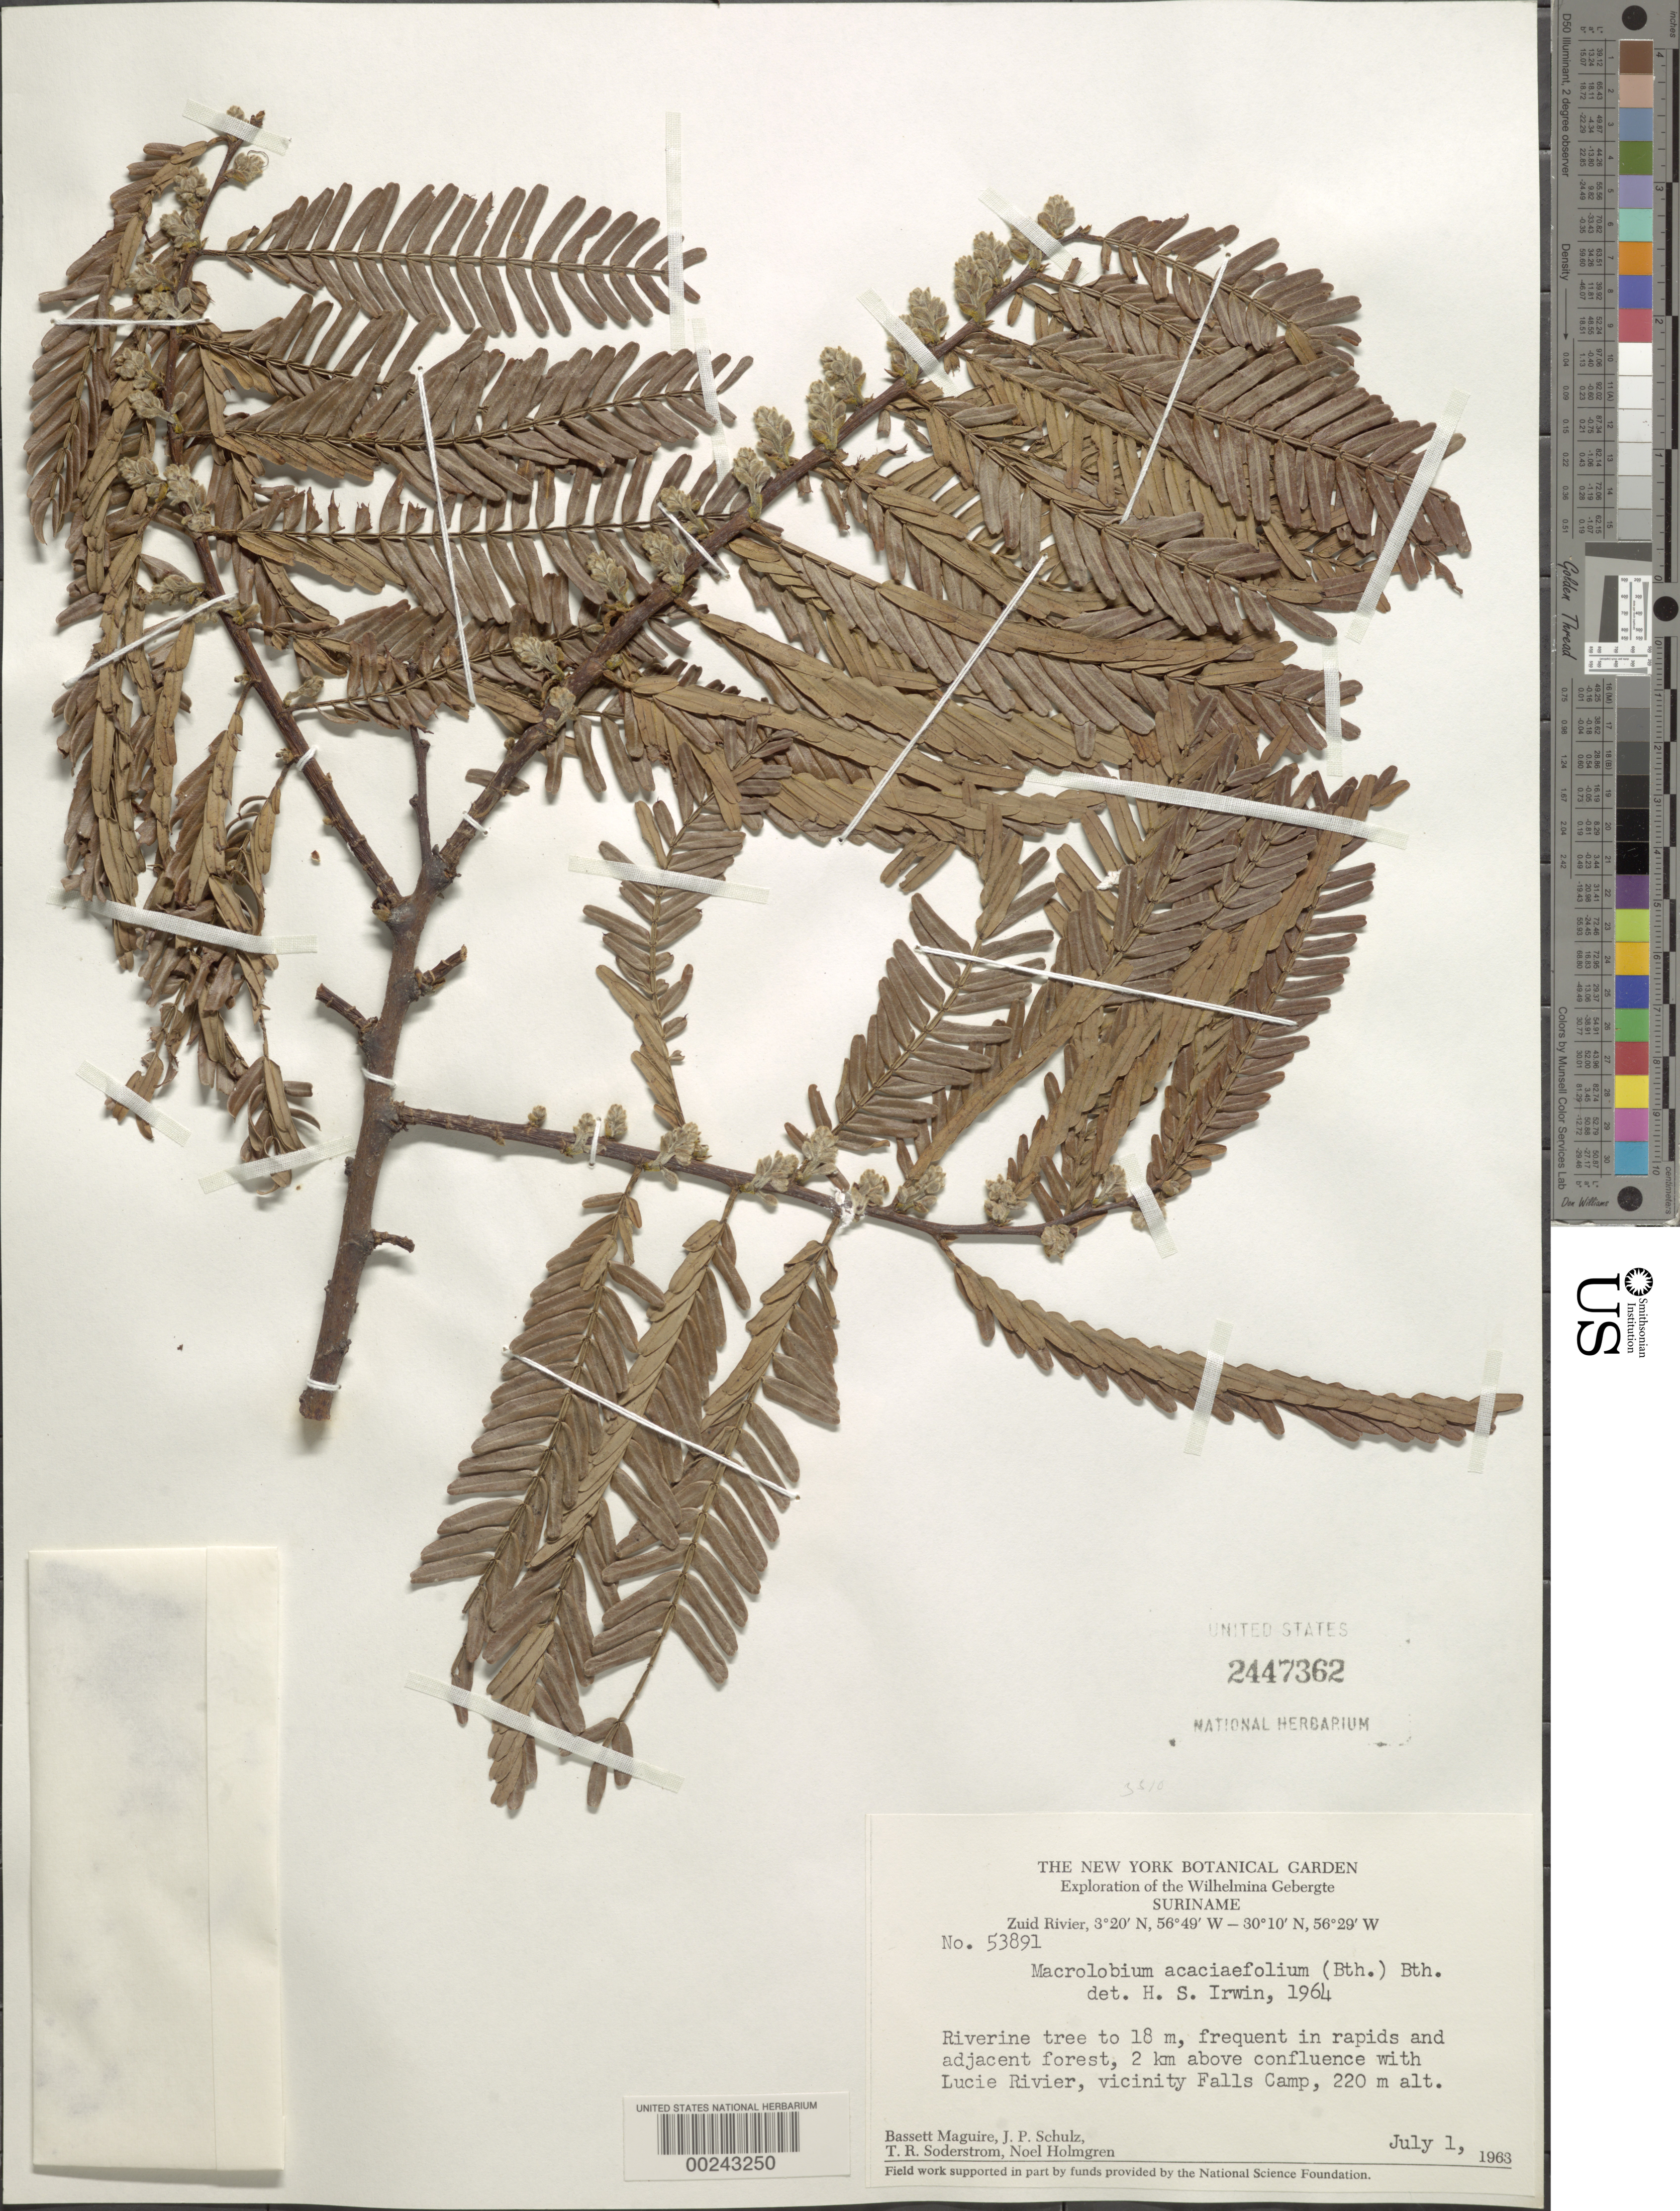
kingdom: Plantae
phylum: Tracheophyta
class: Magnoliopsida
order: Fabales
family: Fabaceae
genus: Macrolobium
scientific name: Macrolobium acaciifolium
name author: (Benth.) Benth.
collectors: B. Maguire, J. P. Schulz, T. R. Soderstrom & N. H. Holmgren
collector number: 53891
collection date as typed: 01 Jul 1963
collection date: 1963-07-01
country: Suriname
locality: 2 km above confluence of lucie river, vicinity falls camp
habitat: Frequent in rapids and adjacent forest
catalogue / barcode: US 2447362